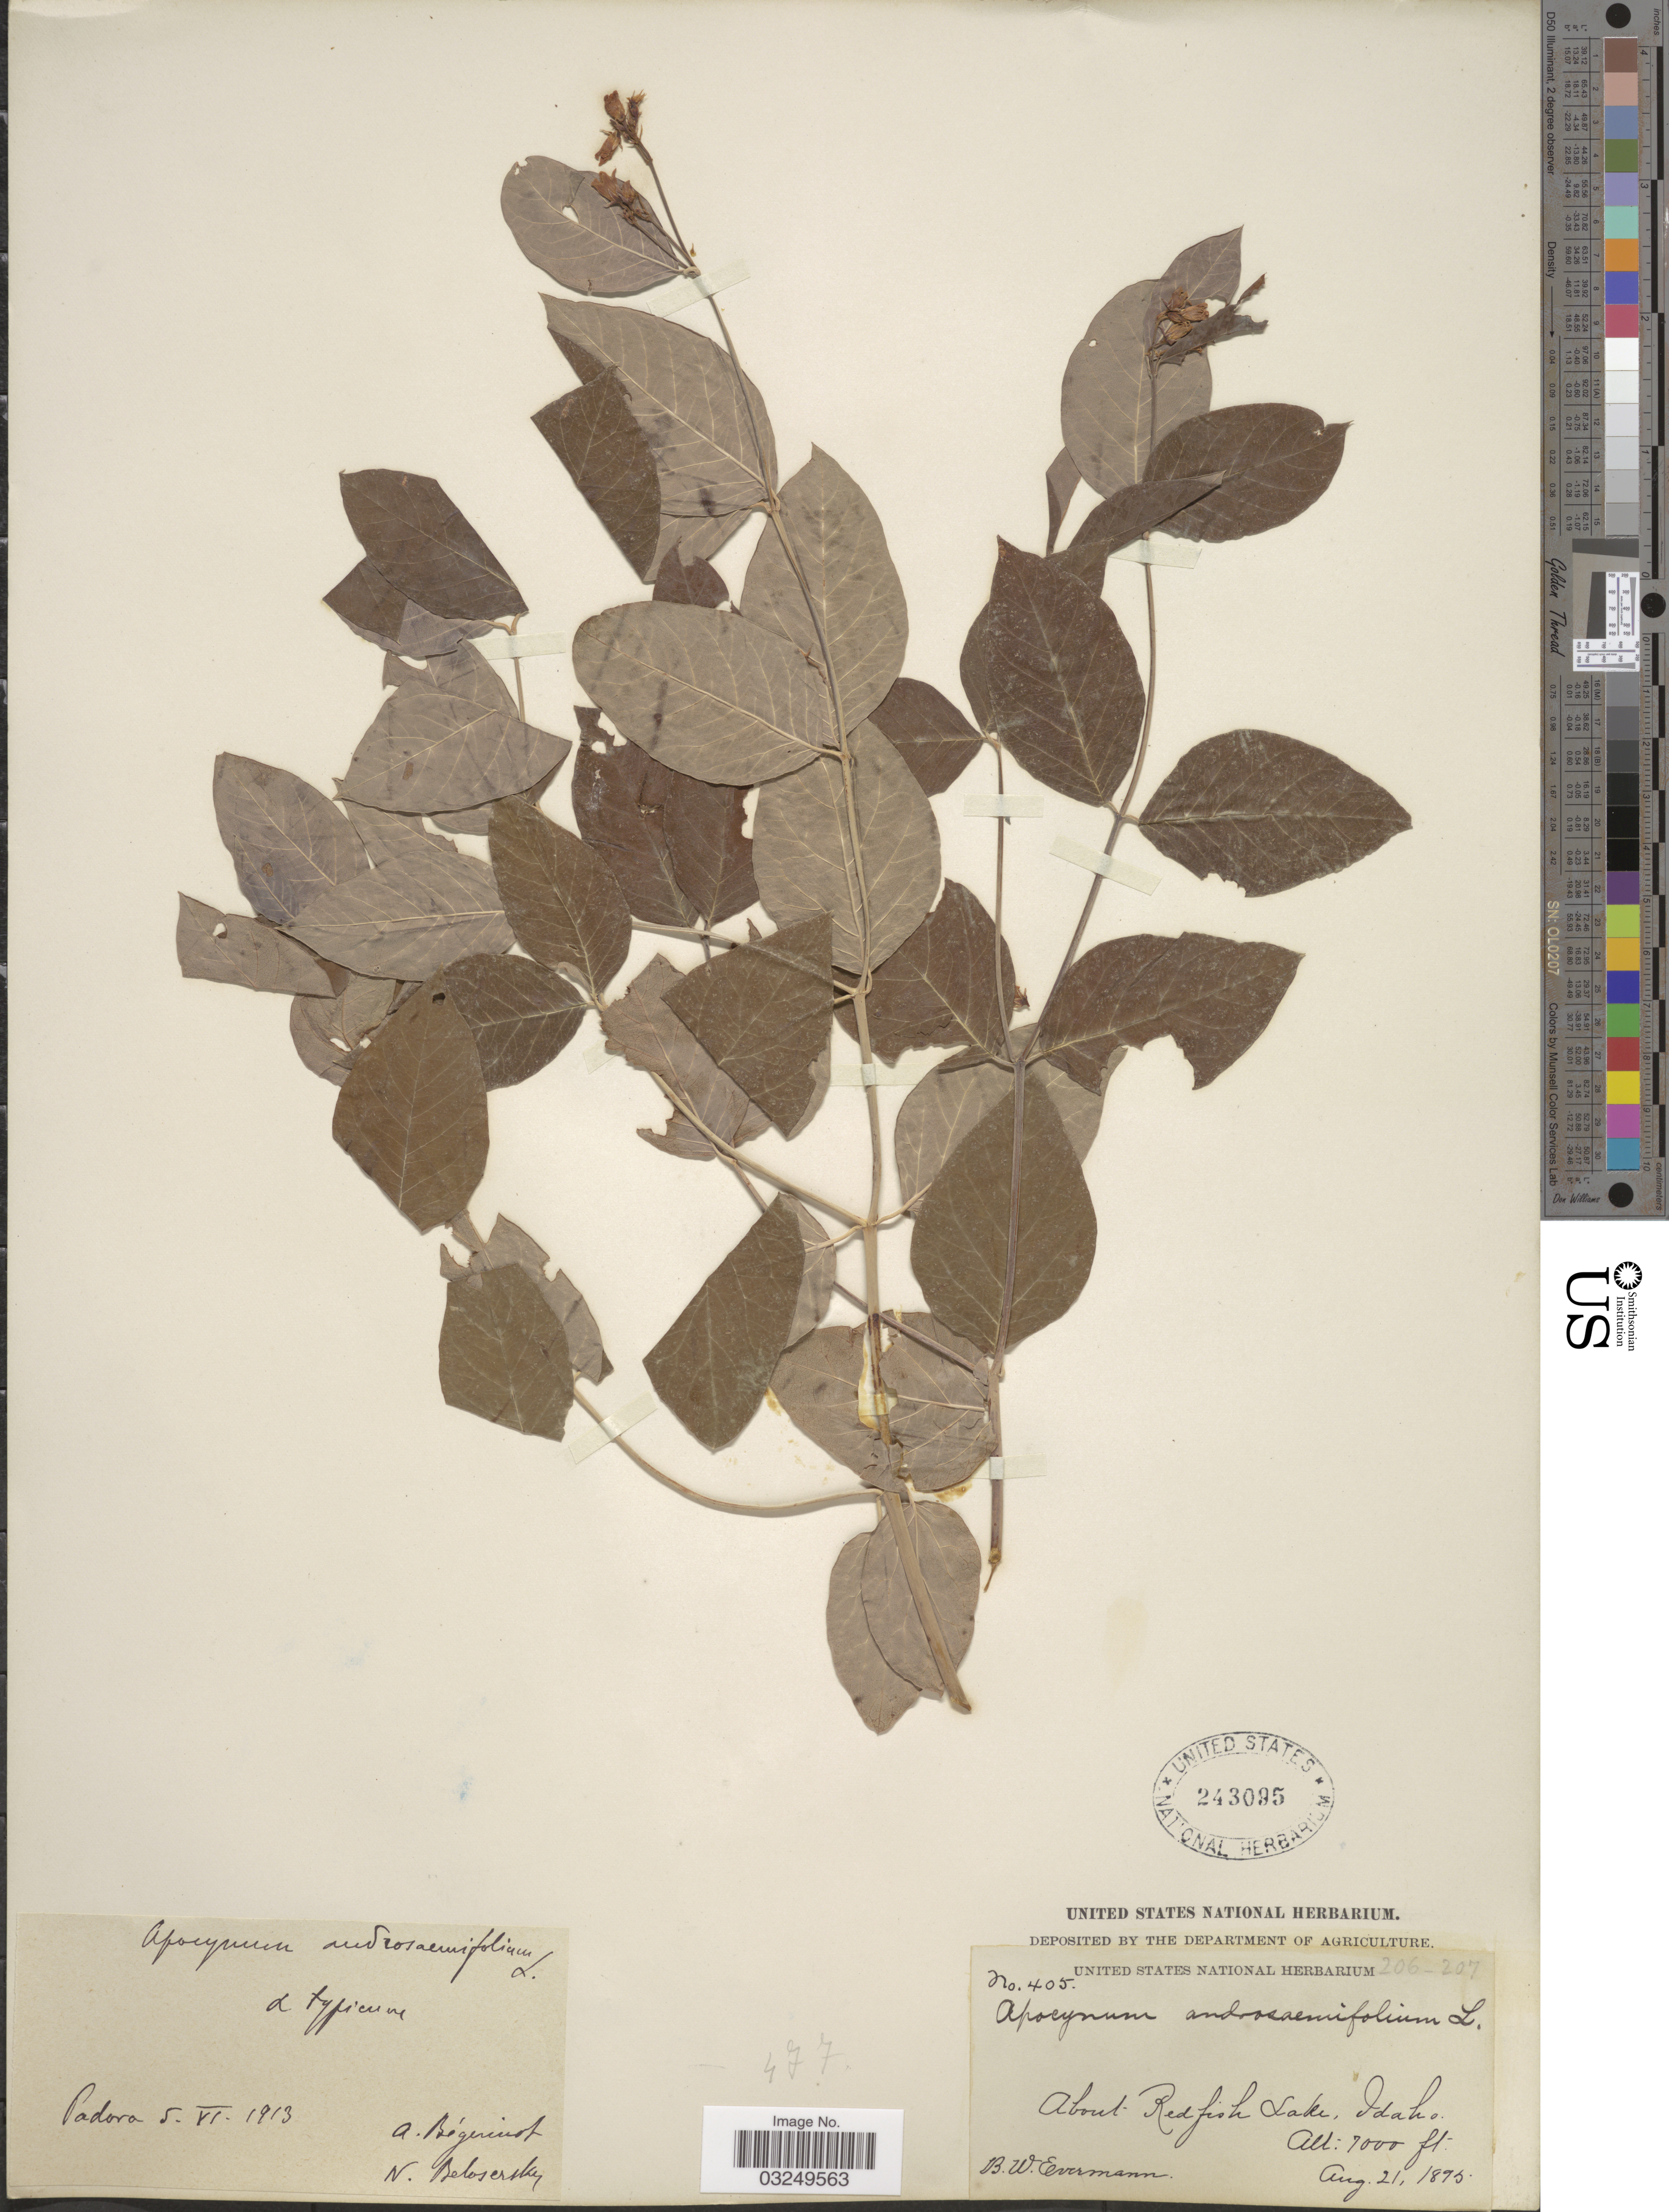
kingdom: Plantae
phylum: Tracheophyta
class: Magnoliopsida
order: Gentianales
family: Apocynaceae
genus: Apocynum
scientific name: Apocynum androsaemifolium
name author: L.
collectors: B. W. Evermann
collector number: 405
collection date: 1895-08-21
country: United States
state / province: Idaho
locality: About Redfish Lake.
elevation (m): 2134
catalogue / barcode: US 243095